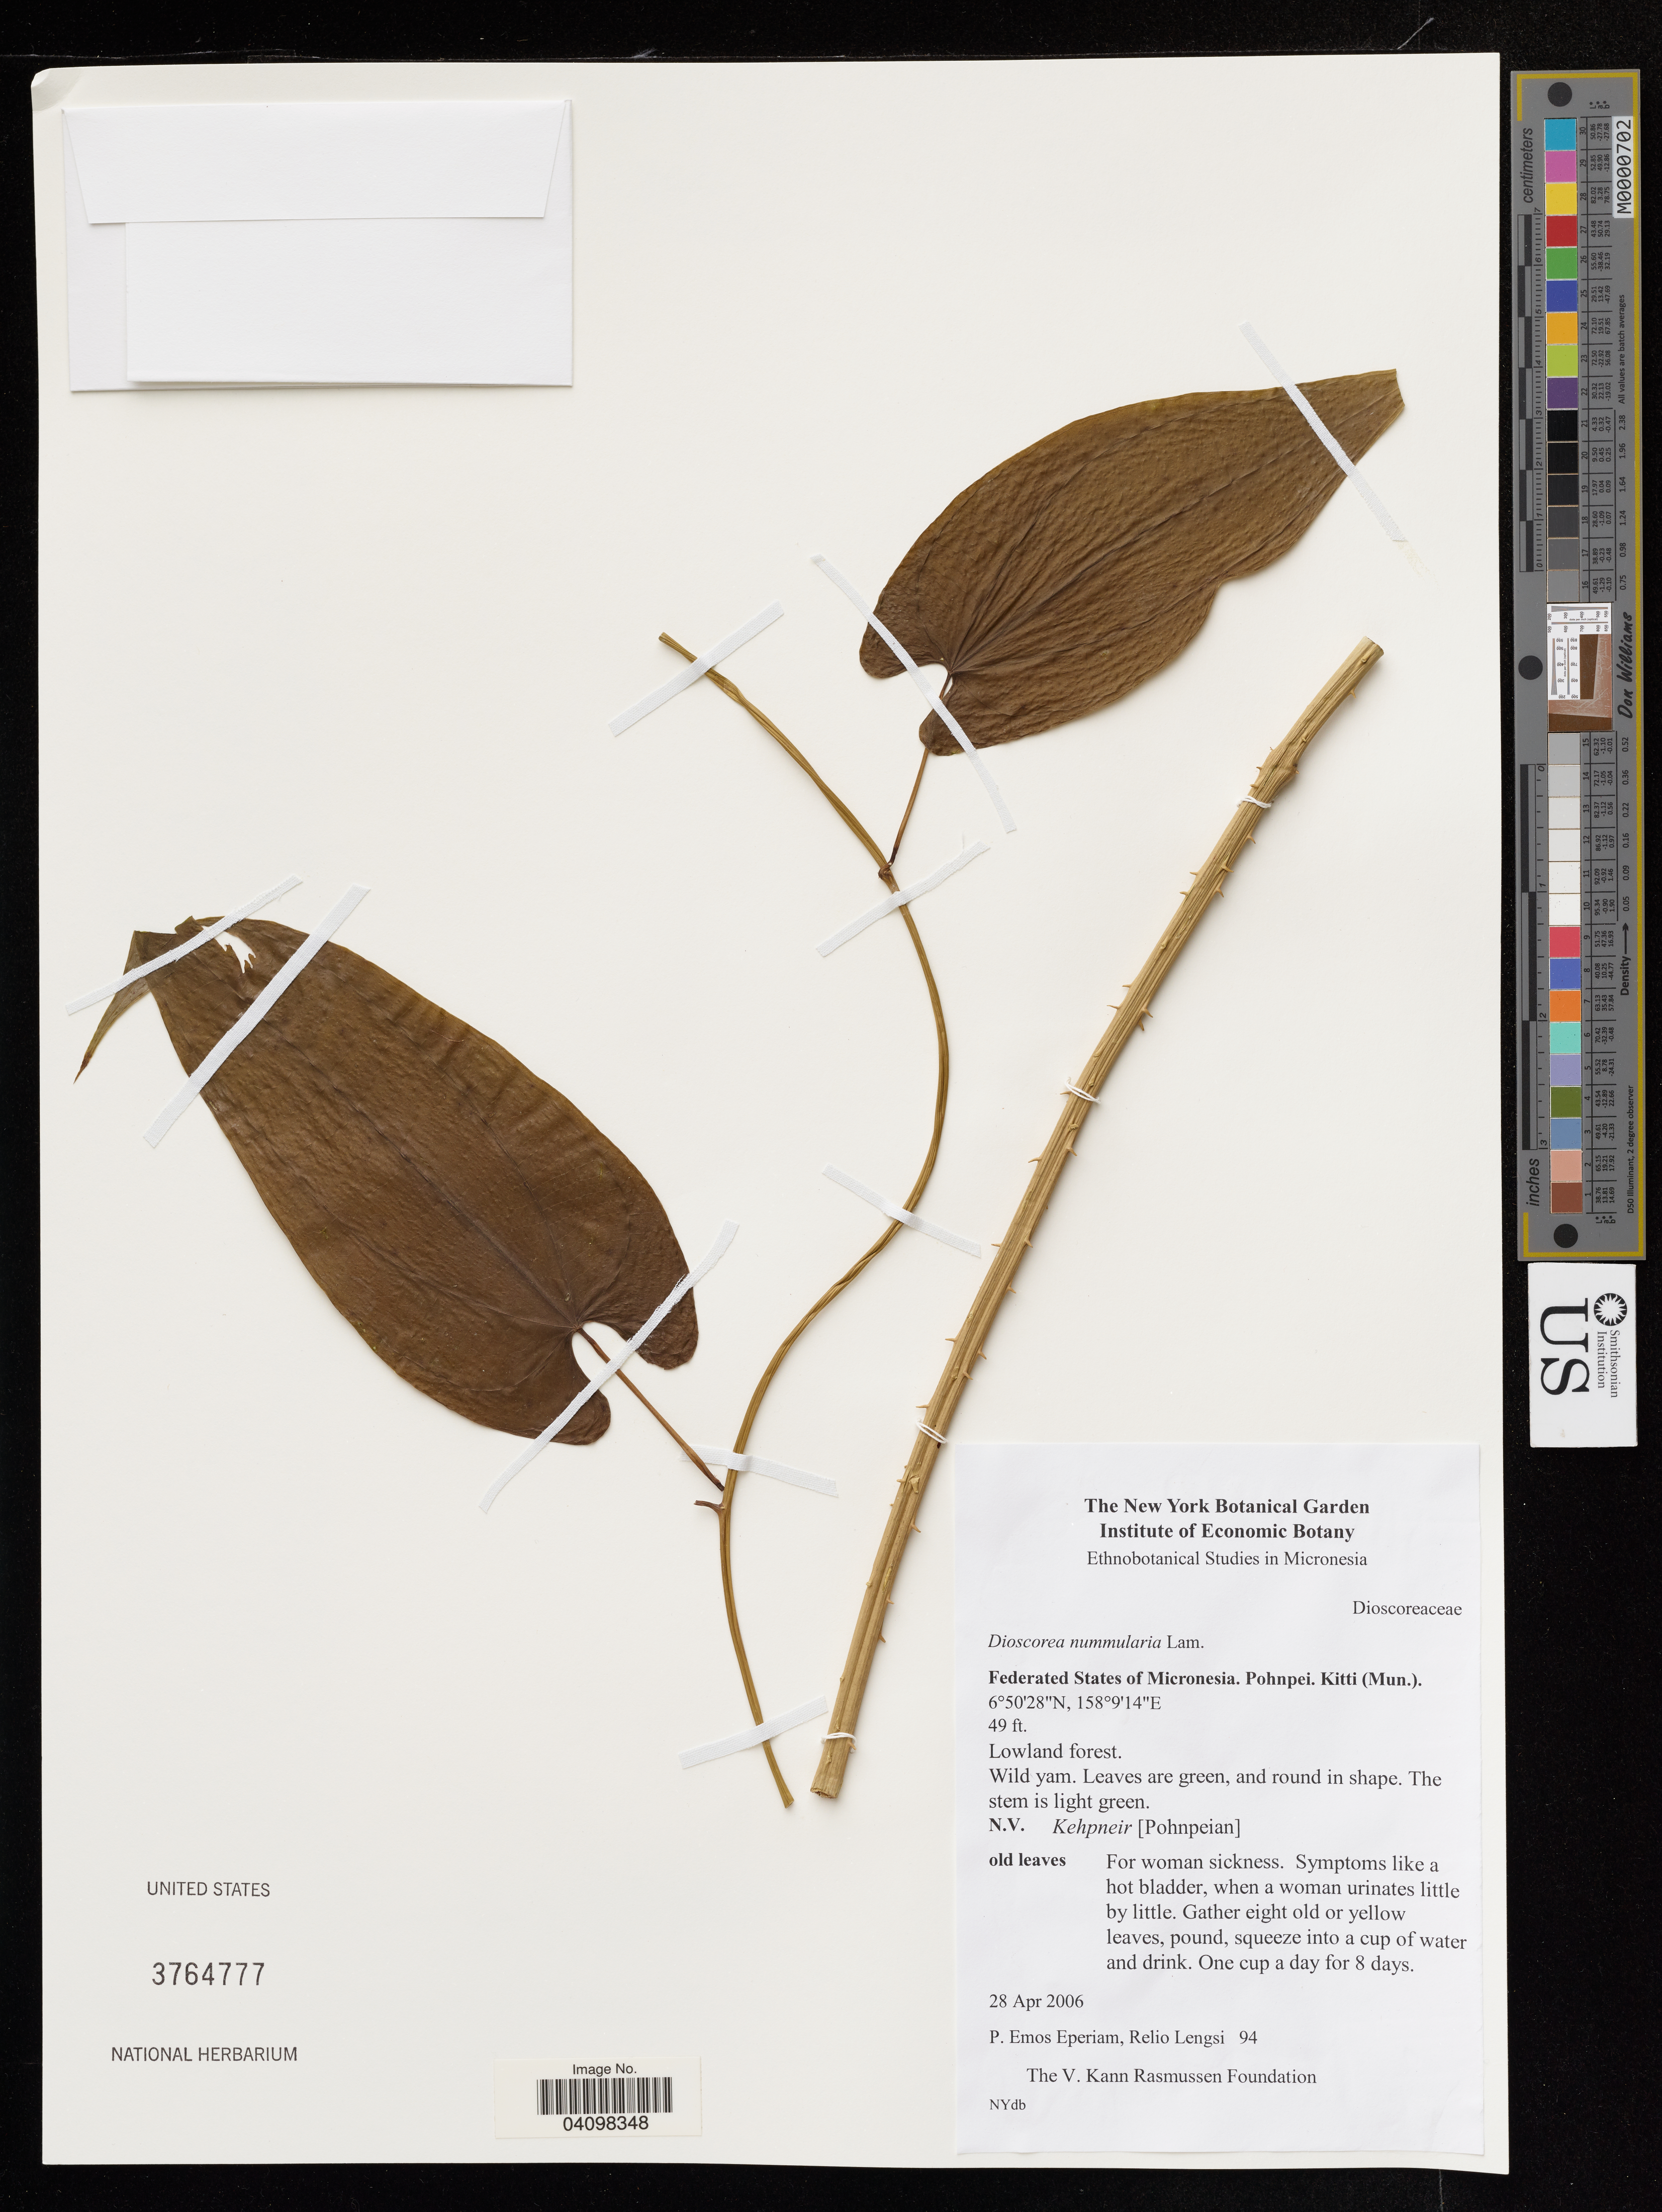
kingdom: Plantae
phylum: Tracheophyta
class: Liliopsida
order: Dioscoreales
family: Dioscoreaceae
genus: Dioscorea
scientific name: Dioscorea nummularia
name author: Lam.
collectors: P. Eperiam & R. Lengsi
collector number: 94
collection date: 2006-04-28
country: Micronesia, Federated States of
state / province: Pohnpei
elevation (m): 15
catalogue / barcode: US 3764777